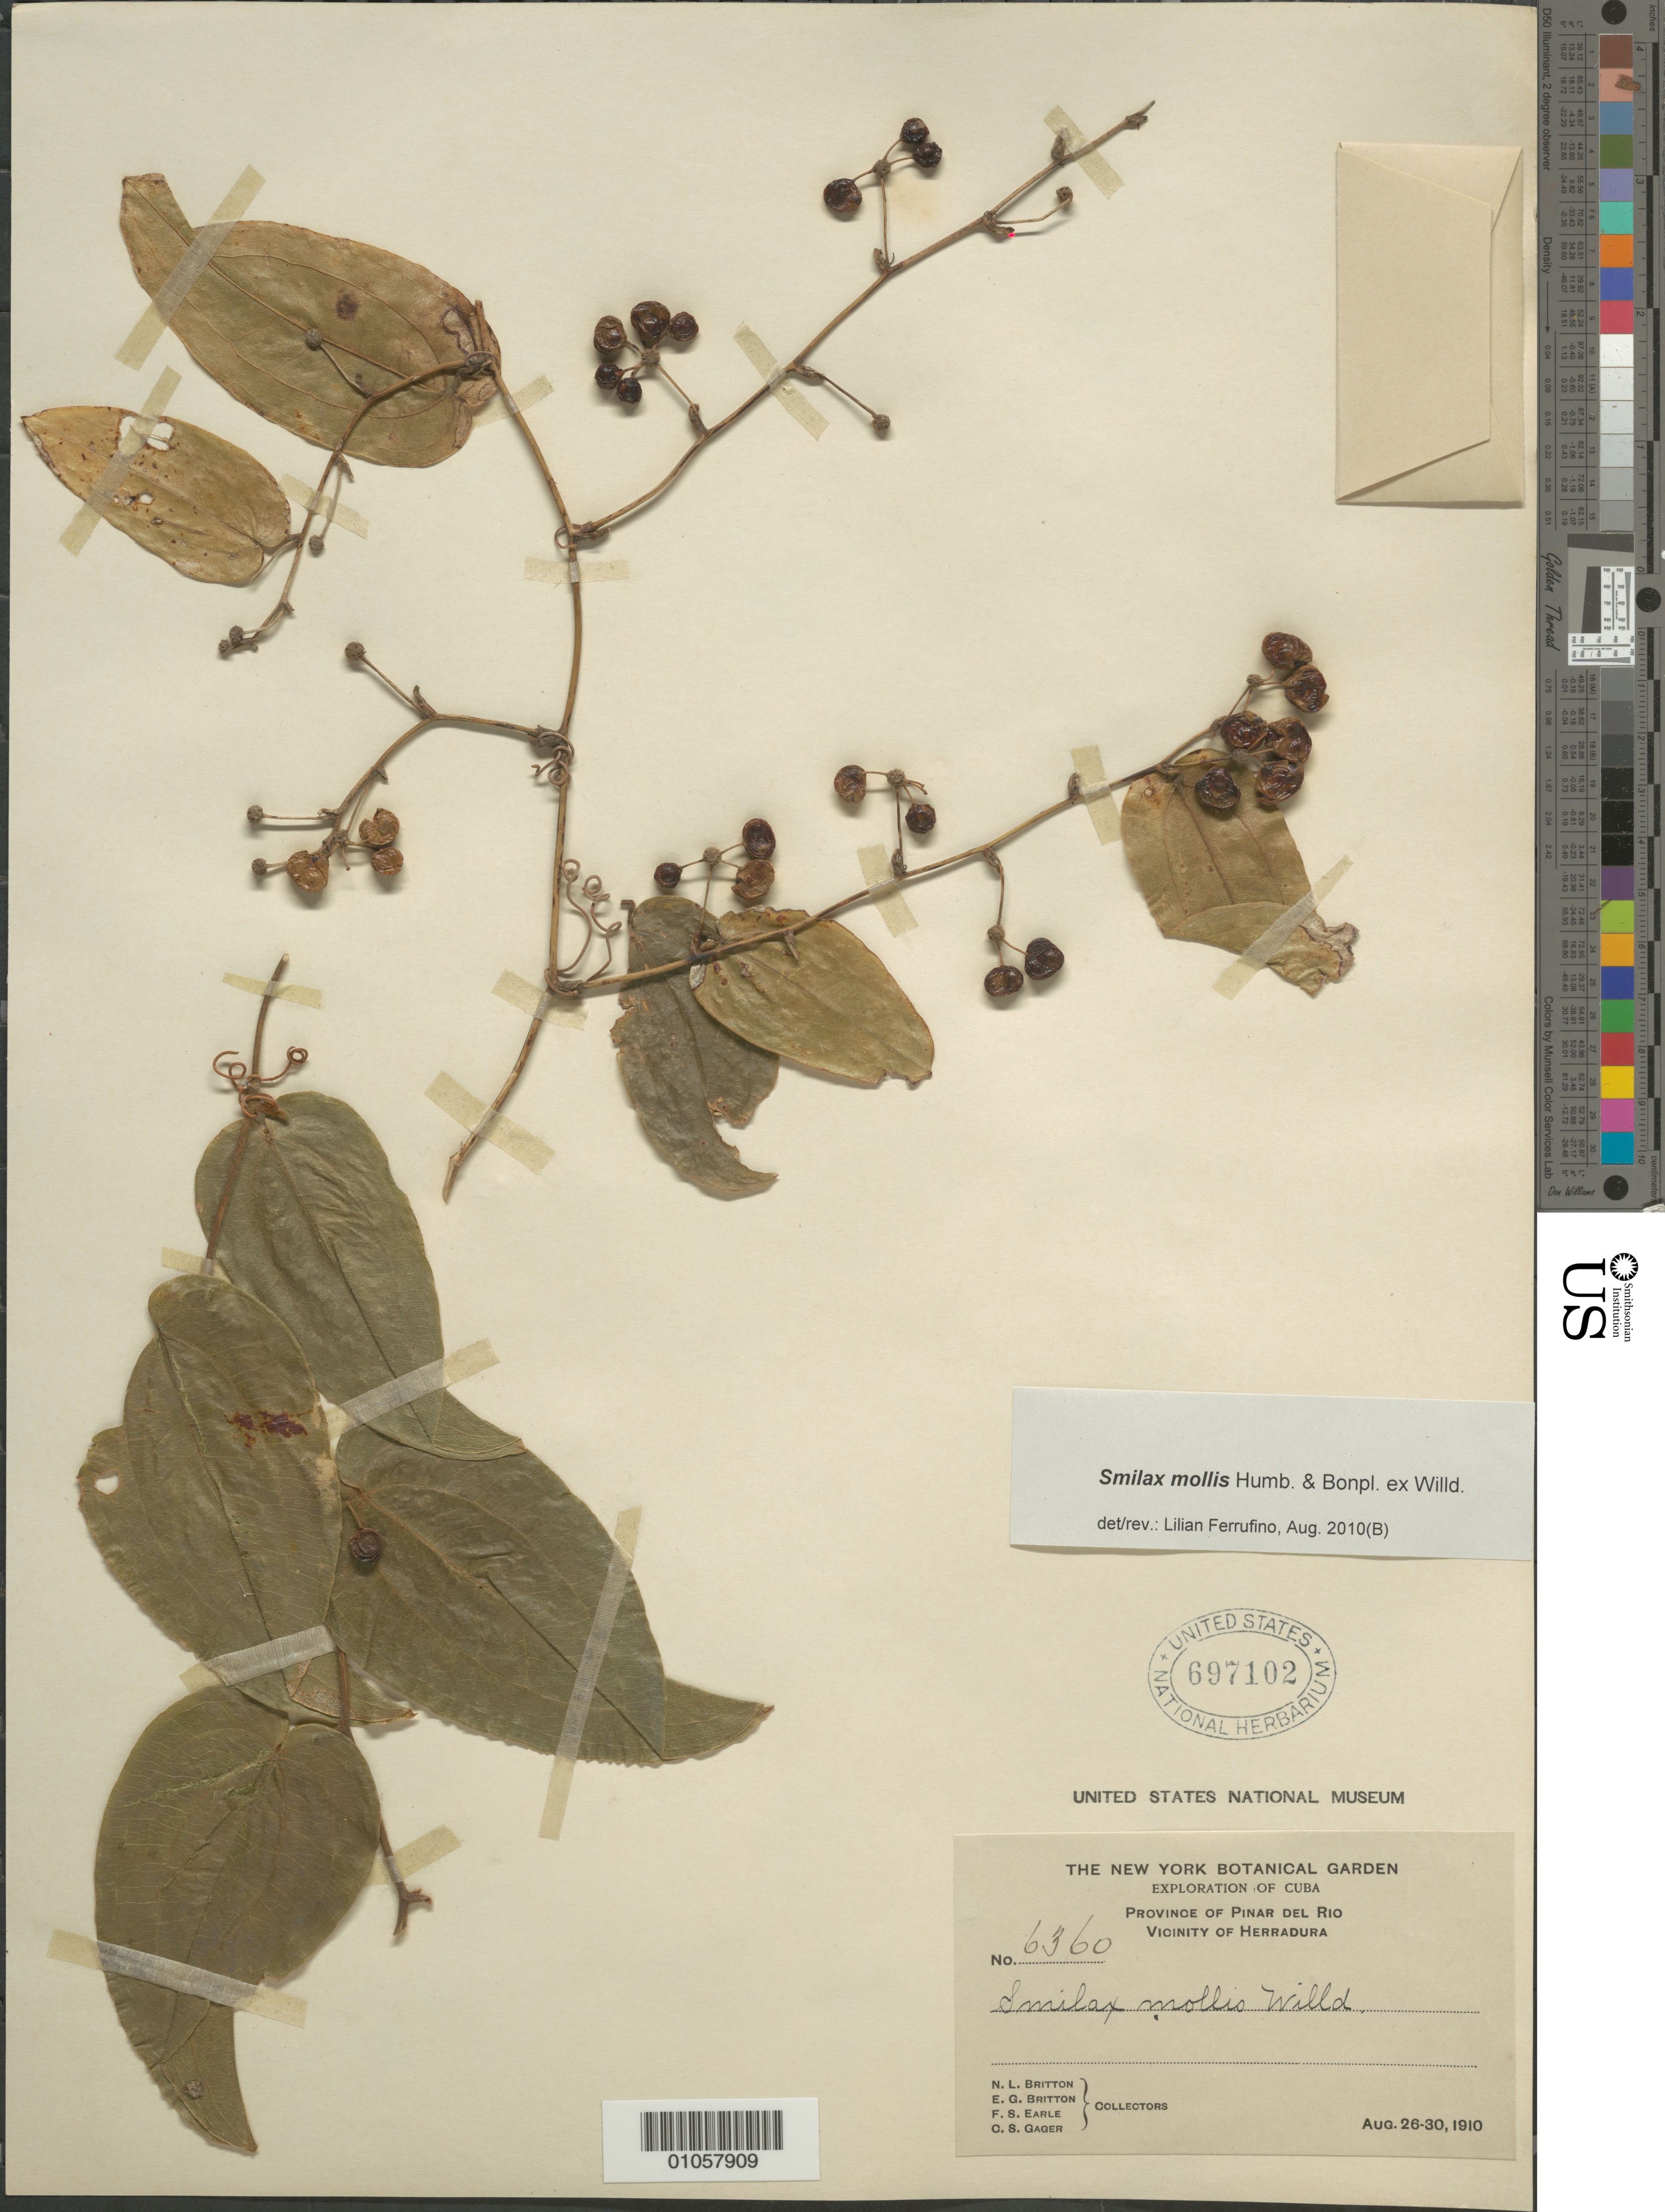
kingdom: Plantae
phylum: Tracheophyta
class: Liliopsida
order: Liliales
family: Smilacaceae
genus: Smilax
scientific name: Smilax mollis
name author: Humb. & Bonpl. ex Willd.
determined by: Ferrufino, L., (USJ), Herbario Universidad de Costa Rica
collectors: N. Britton, E. G. Britton, F. S. Earle & C. Gager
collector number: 6360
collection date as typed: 26 Aug 1910 to 30 Aug 1910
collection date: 1910-08-26/1910-08-30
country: Cuba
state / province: Pinar del Rio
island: Cuba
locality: Herradura vicinity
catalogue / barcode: US 697102